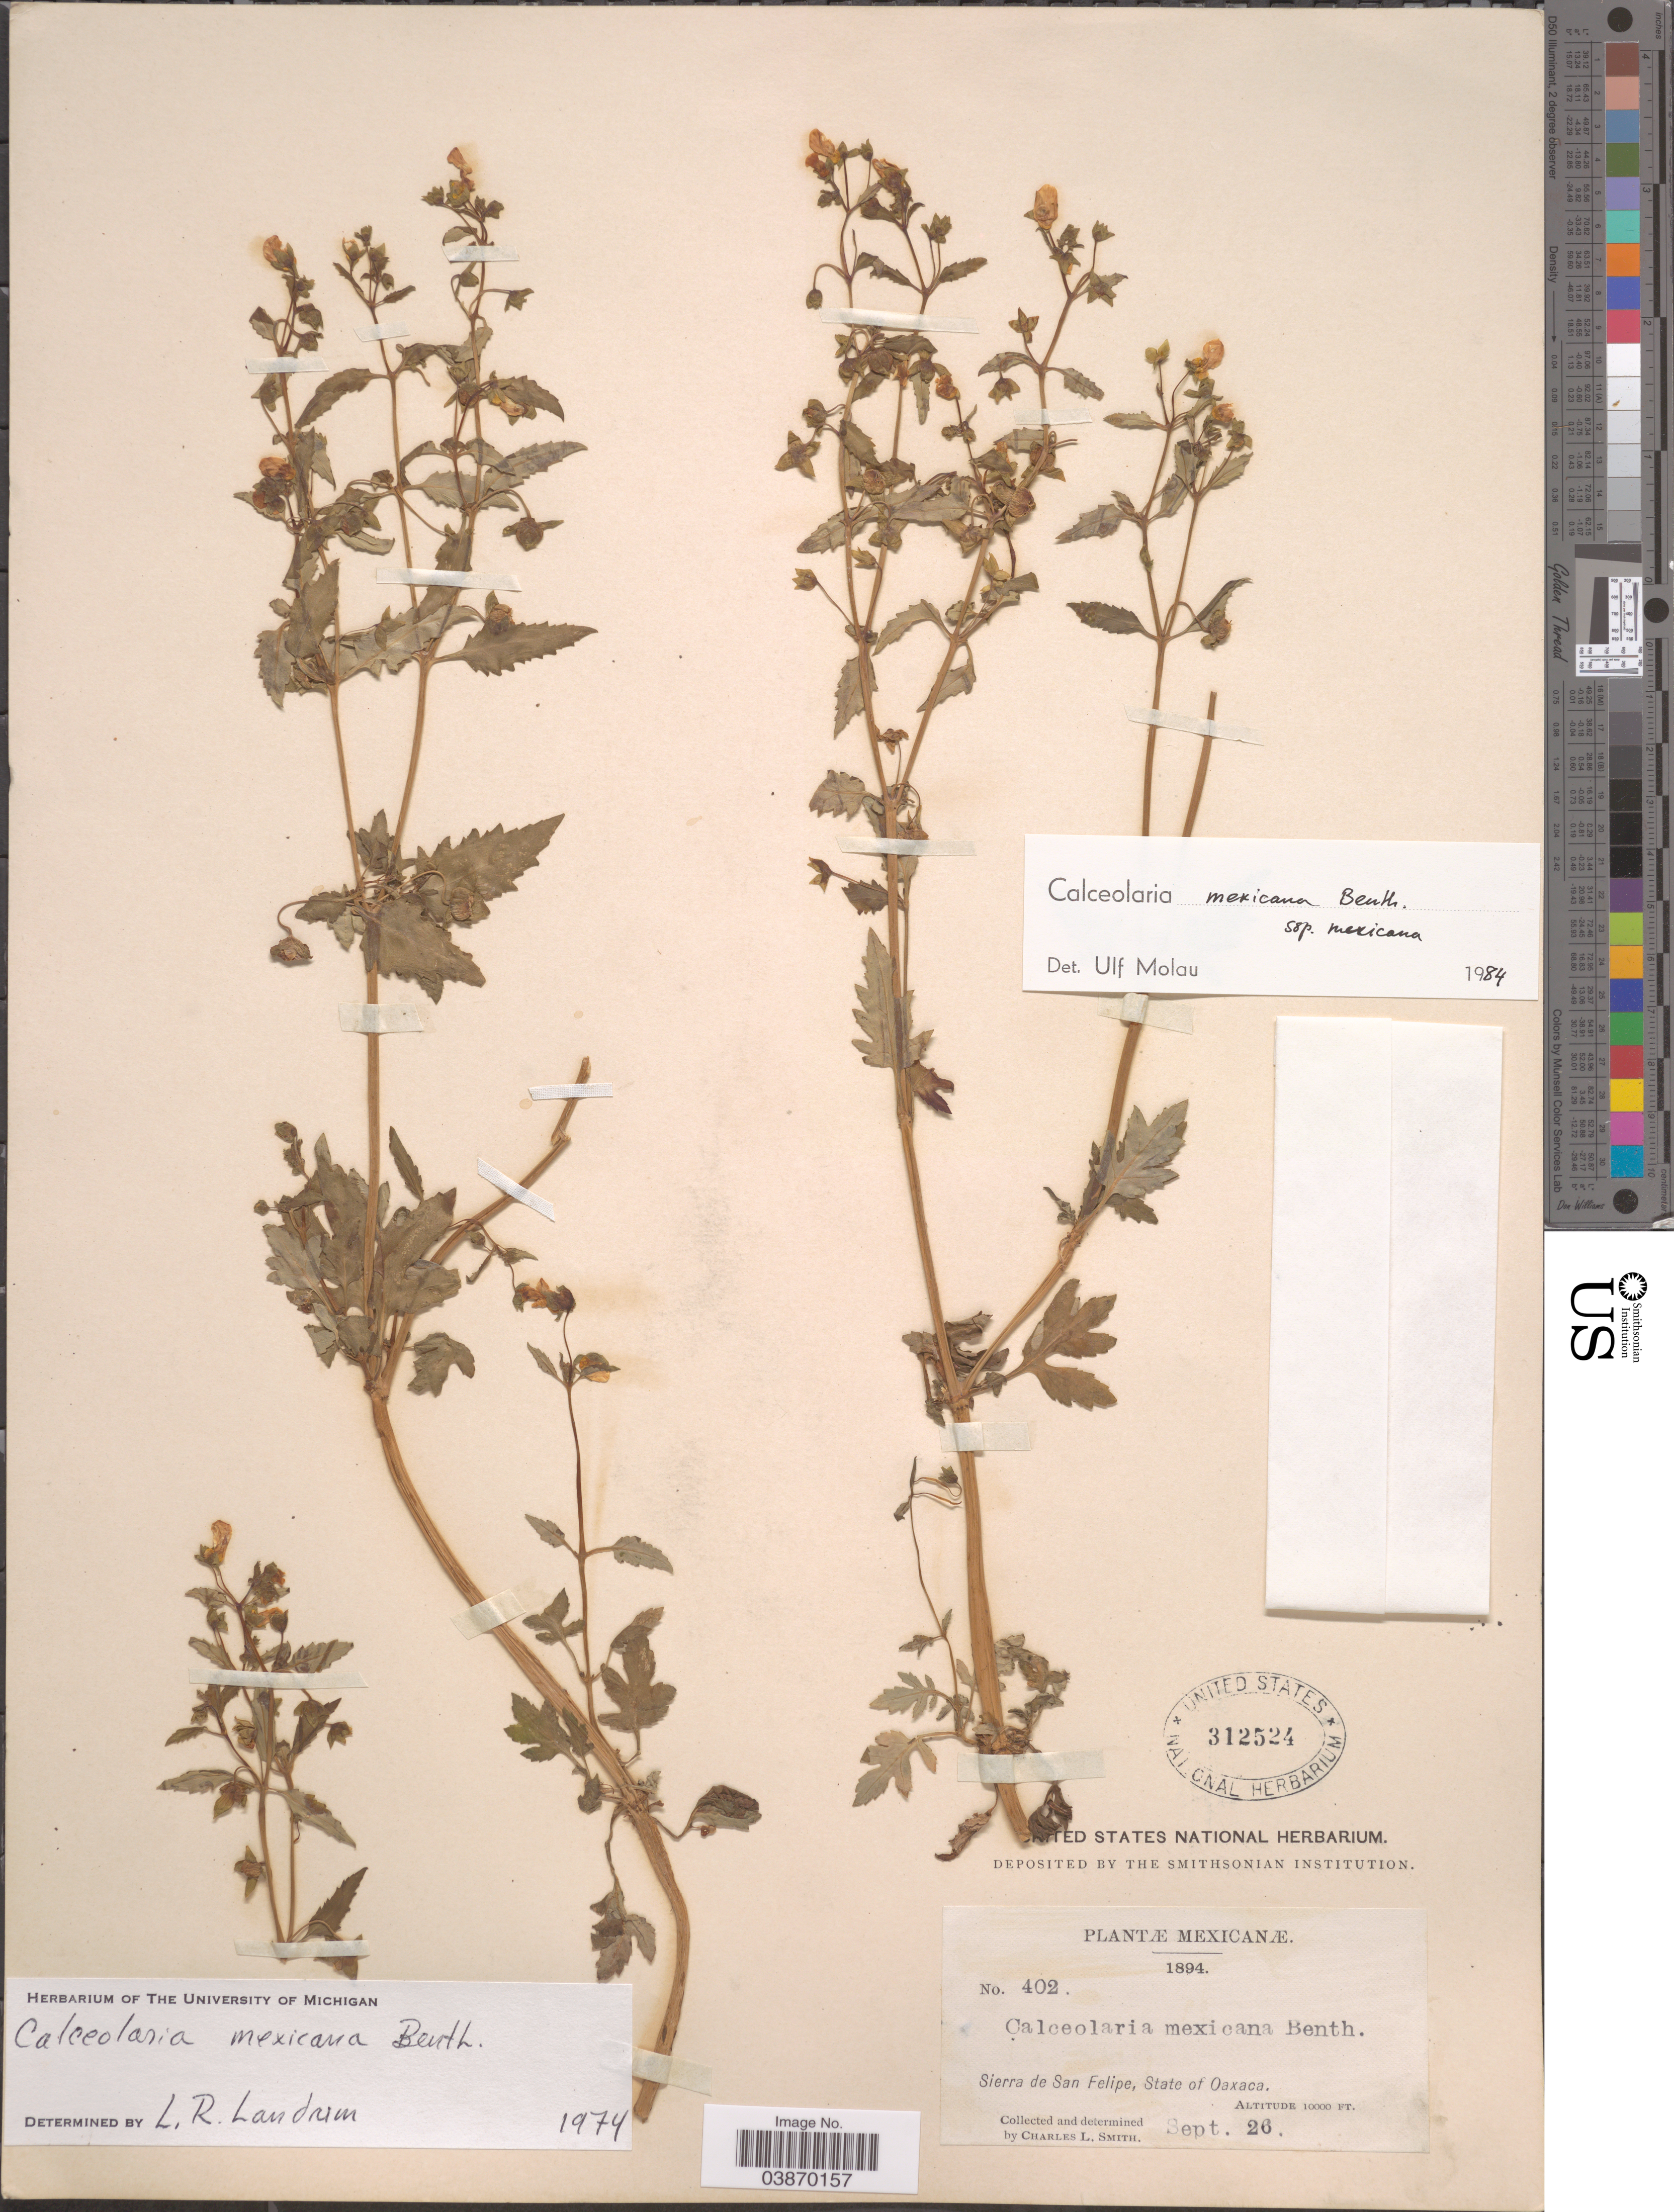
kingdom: Plantae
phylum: Tracheophyta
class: Magnoliopsida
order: Lamiales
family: Calceolariaceae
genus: Calceolaria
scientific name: Calceolaria mexicana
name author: Benth.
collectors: C. L. Smith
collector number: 402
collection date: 1894-09-26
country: Mexico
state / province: Oaxaca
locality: Sierra de San Felipe.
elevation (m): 3048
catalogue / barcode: US 312524